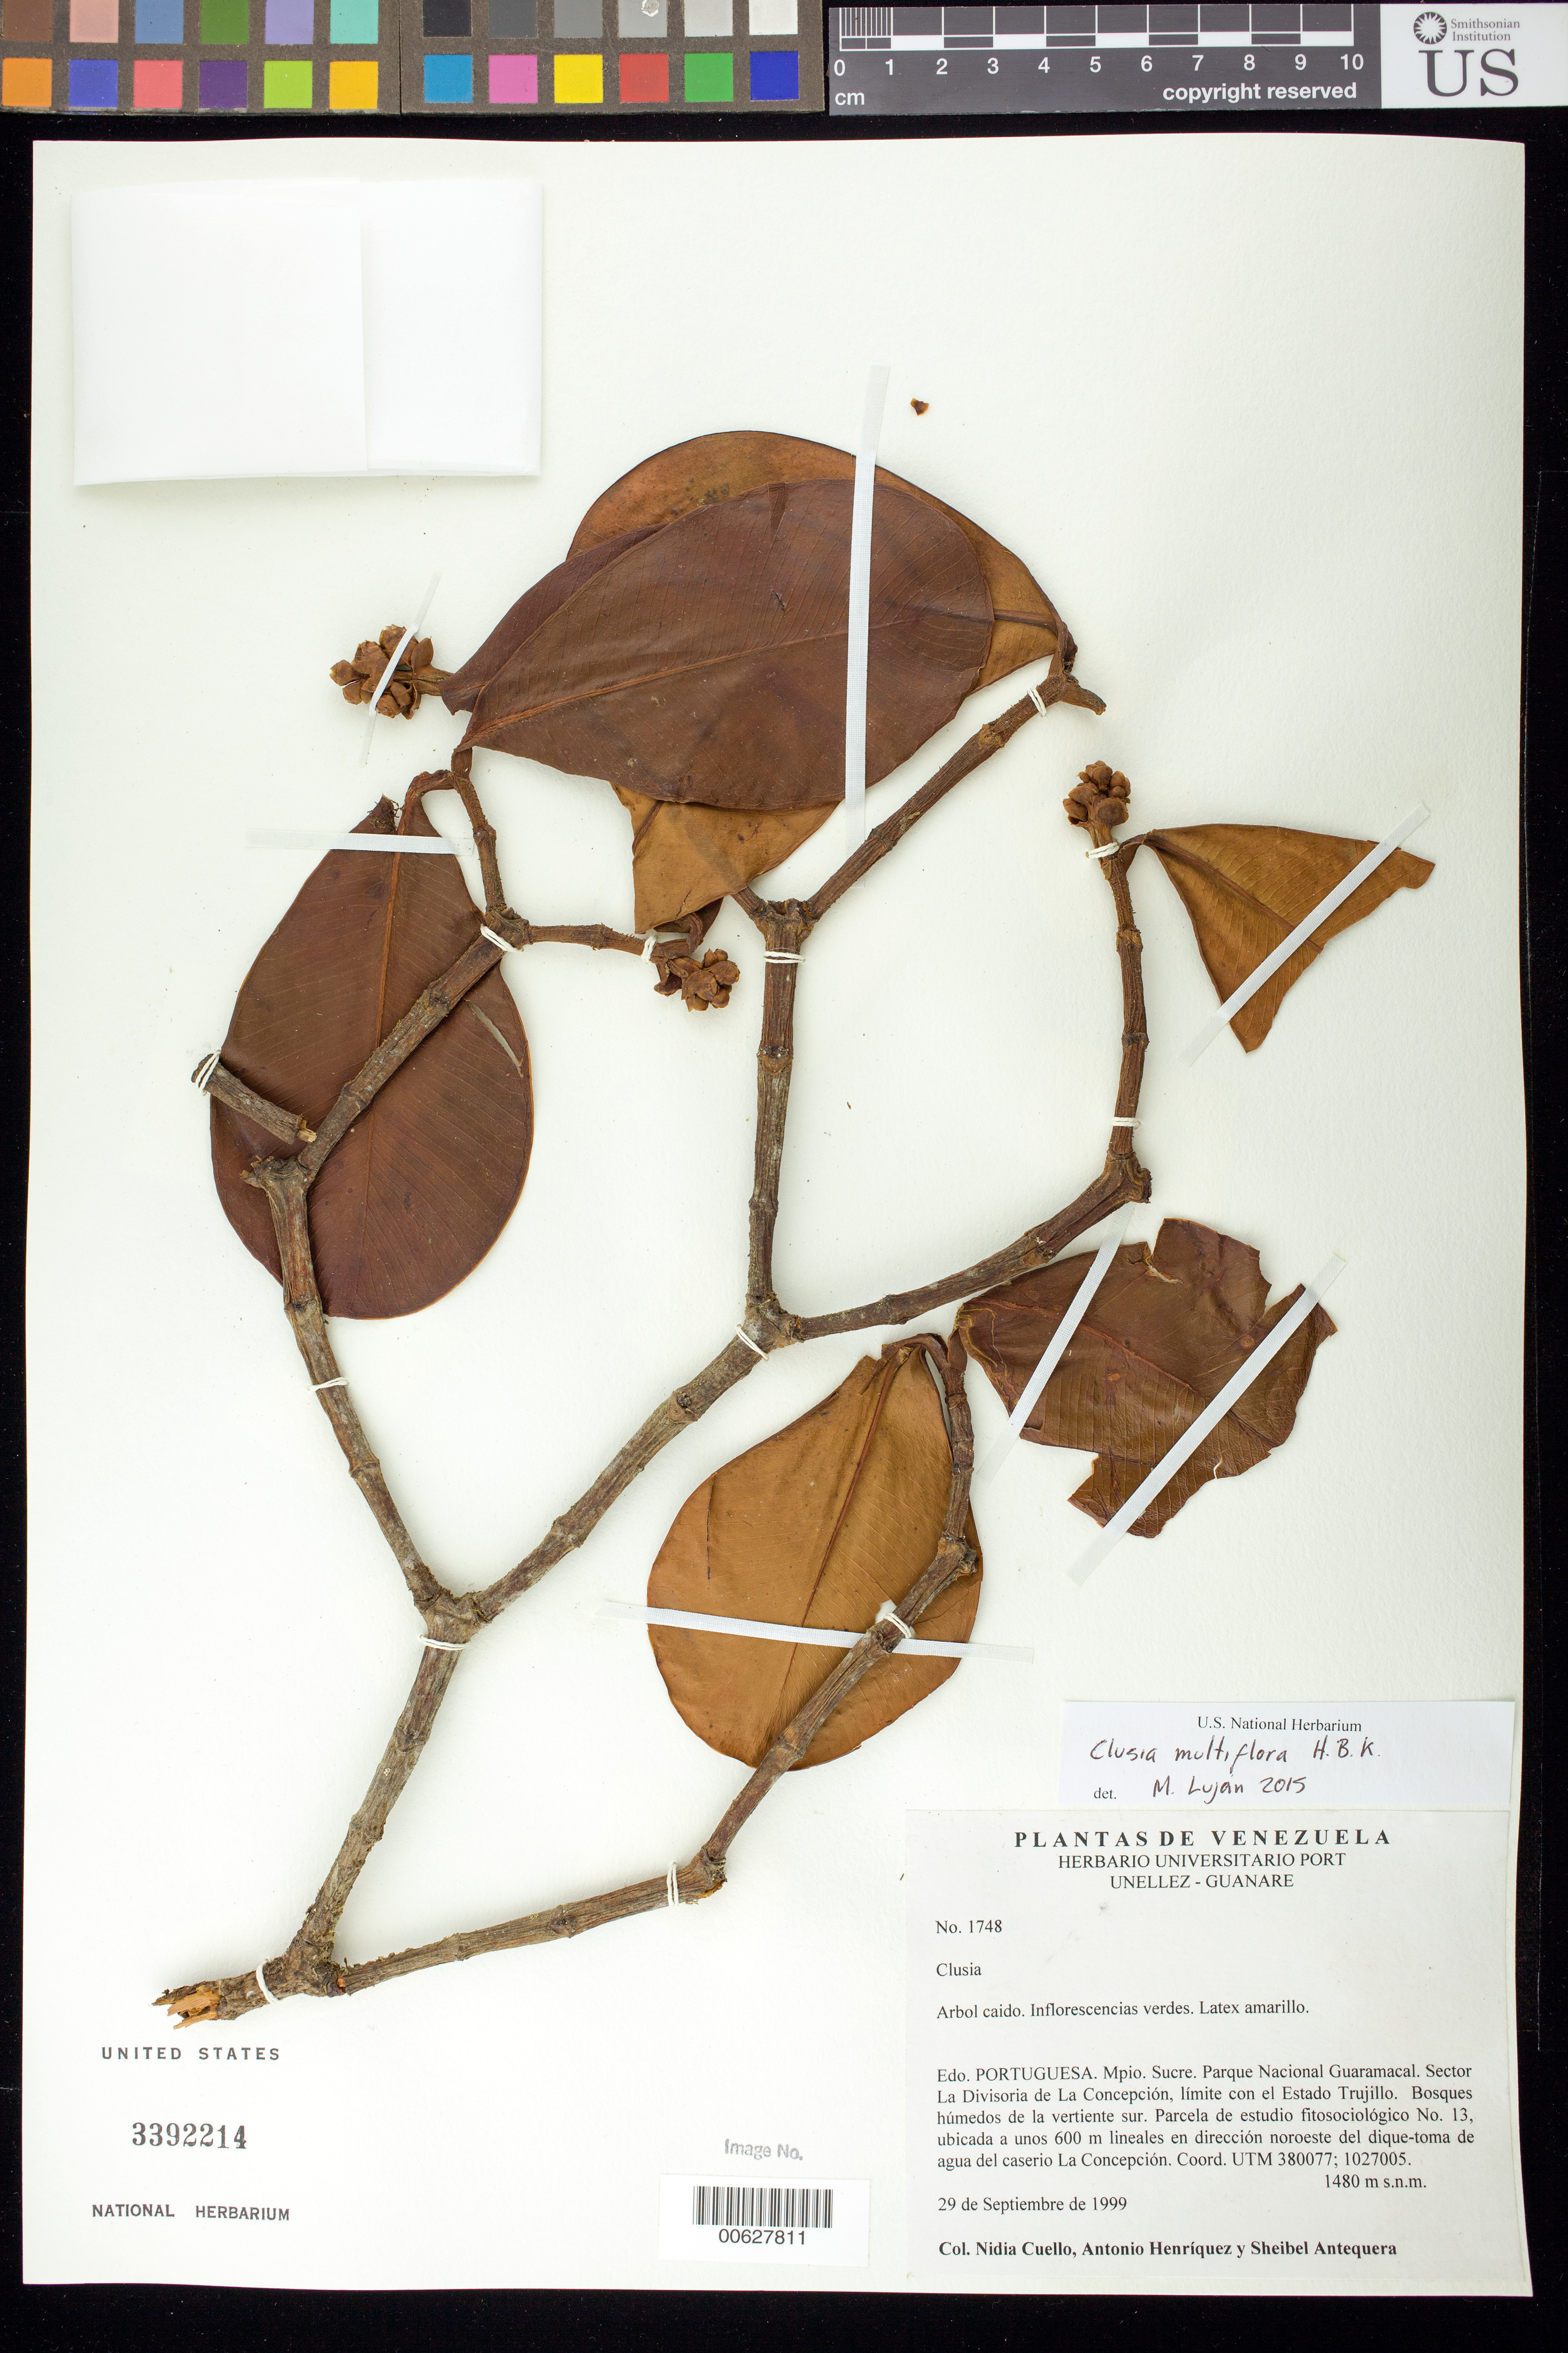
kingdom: Plantae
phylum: Tracheophyta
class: Magnoliopsida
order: Malpighiales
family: Clusiaceae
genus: Clusia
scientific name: Clusia multiflora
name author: Kunth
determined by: Lujan, M.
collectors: N. L. Cuello, A. Henriquez & S. Antequera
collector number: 1748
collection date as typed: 29 Sep 1999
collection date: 1999-09-29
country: Venezuela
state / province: Portuguesa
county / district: Sucre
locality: Parque Nacional Guaramacal. Sector La Divisoria de La Concepción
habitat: Bosques húmedos, parcela de estudio fitosociológico No. 13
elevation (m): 1480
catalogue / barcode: US 3392214